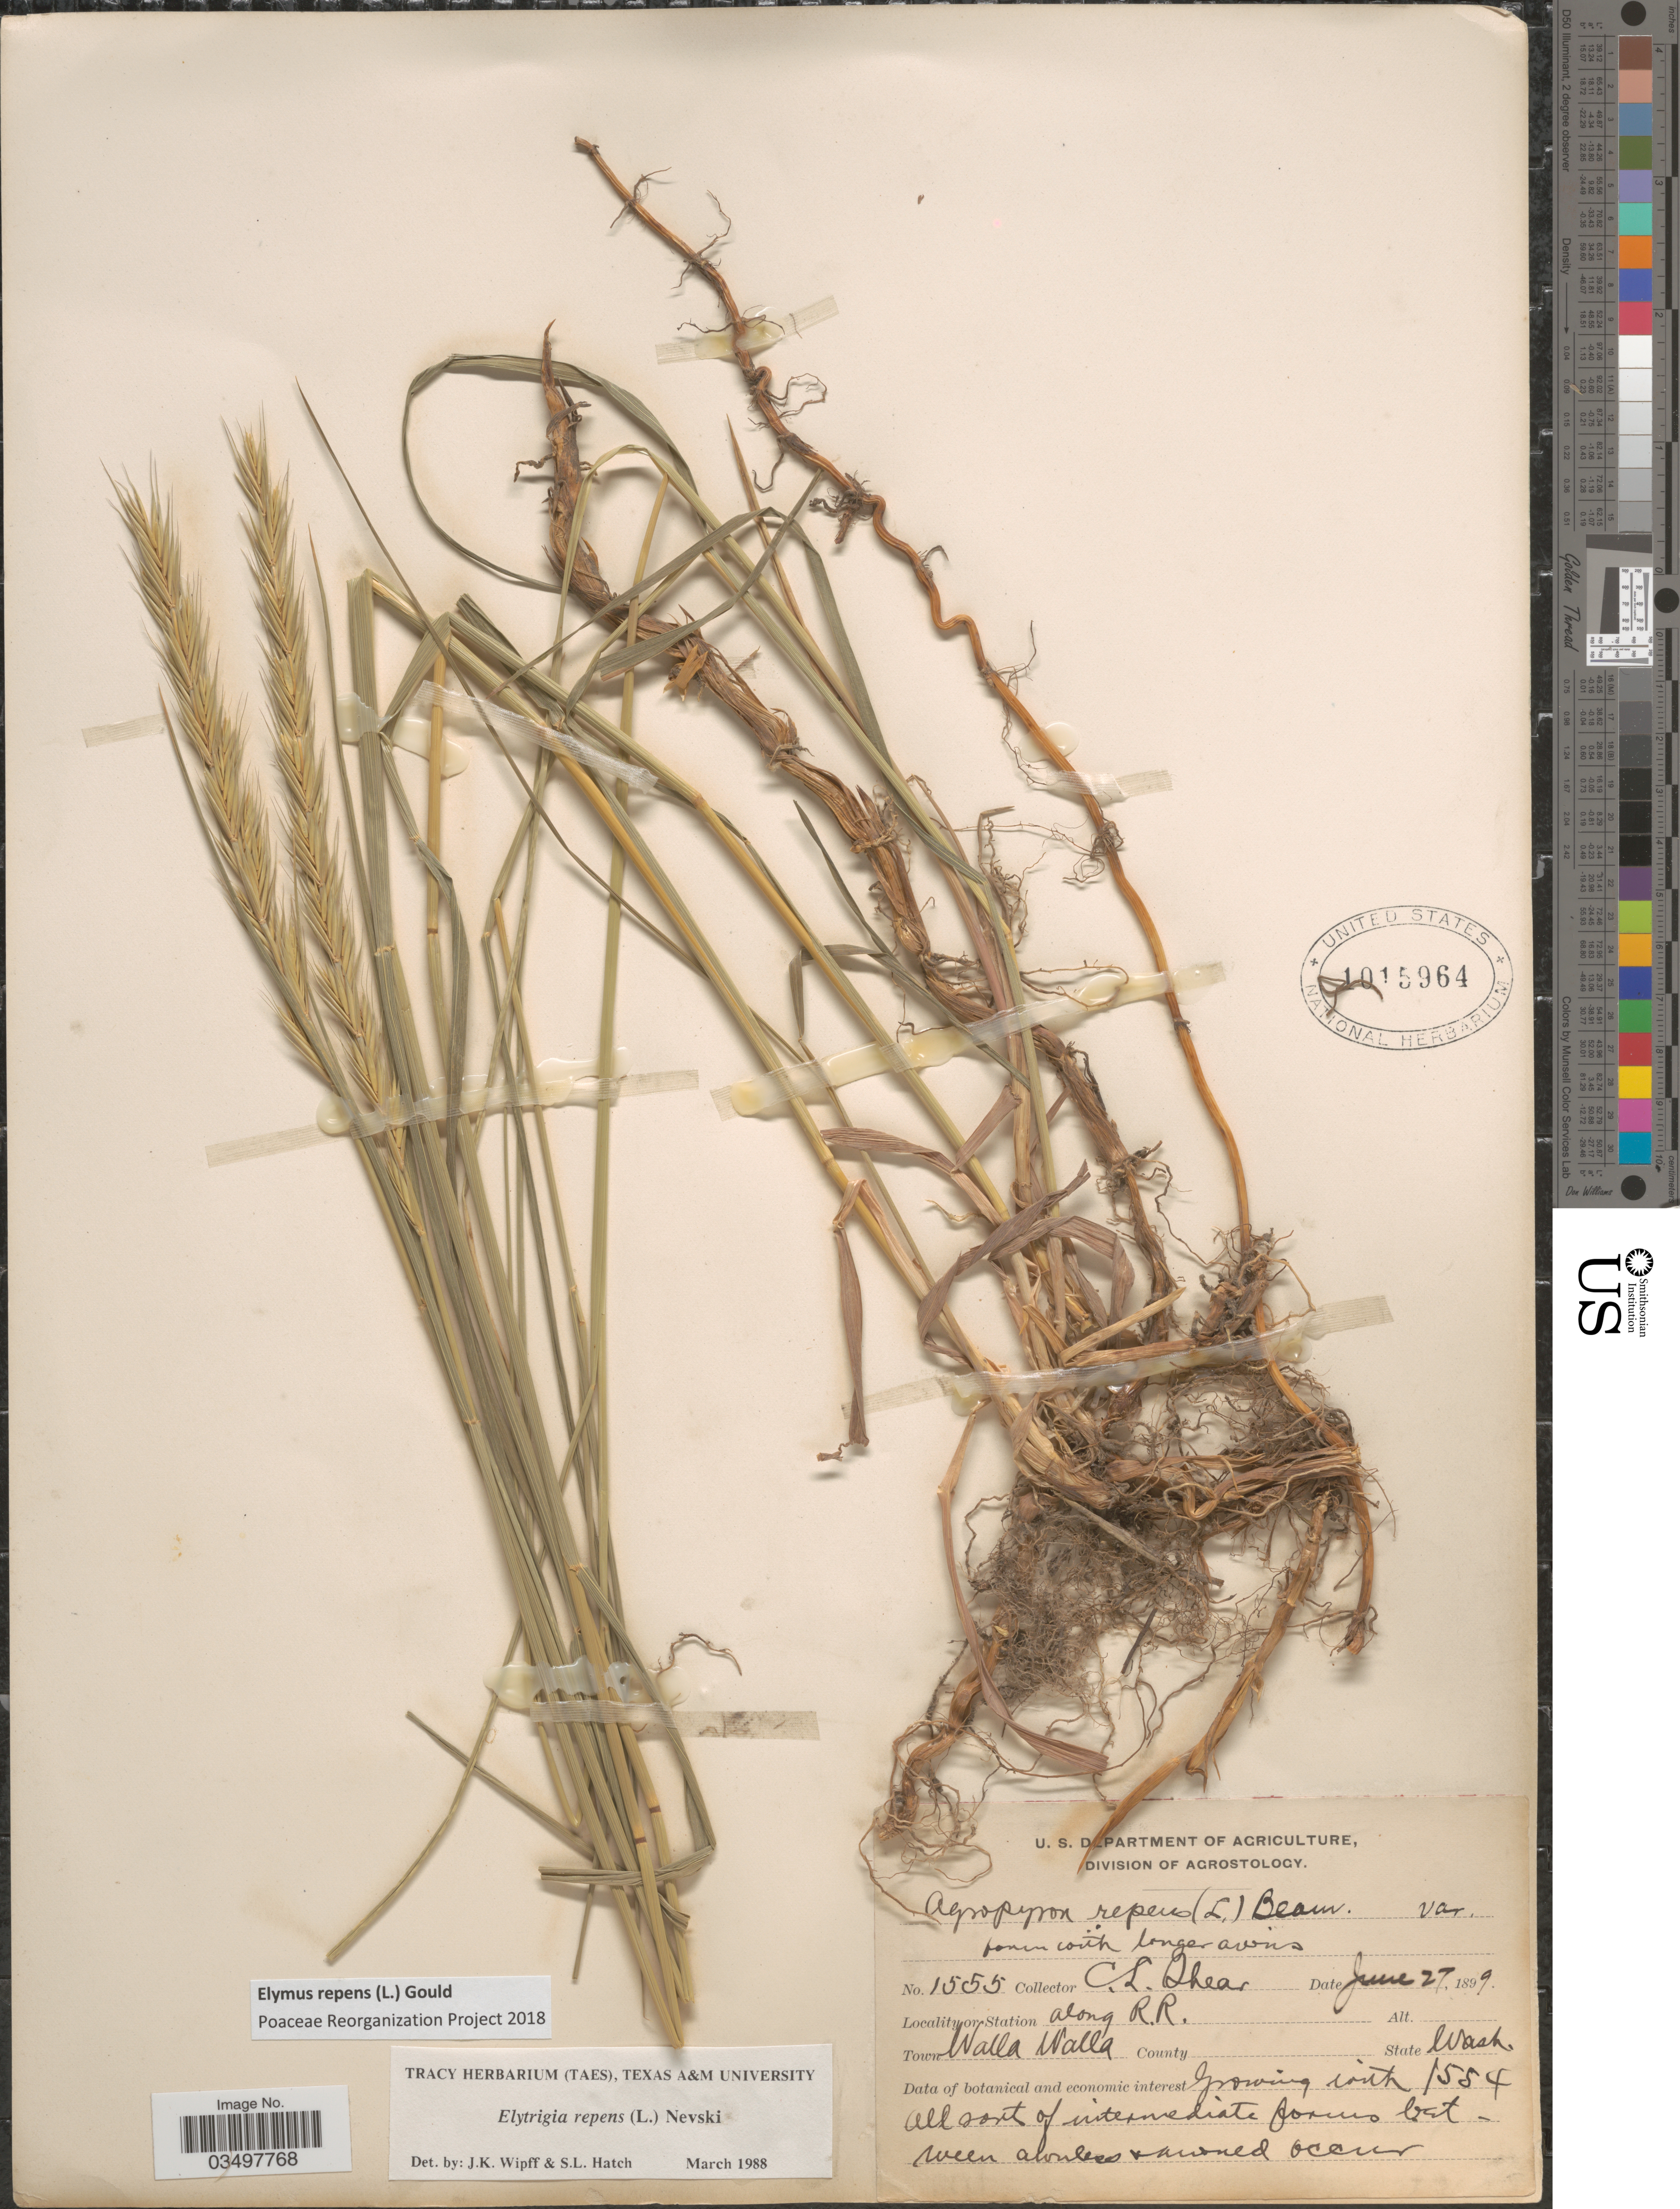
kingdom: Plantae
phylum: Tracheophyta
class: Liliopsida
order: Poales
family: Poaceae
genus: Elymus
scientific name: Elymus repens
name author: (L.) Gould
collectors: C. L. Shear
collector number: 1555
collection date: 1899-06-27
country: United States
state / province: Washington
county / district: Walla Walla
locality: Along R.R. Town Walla Walla.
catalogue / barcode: US 1015964